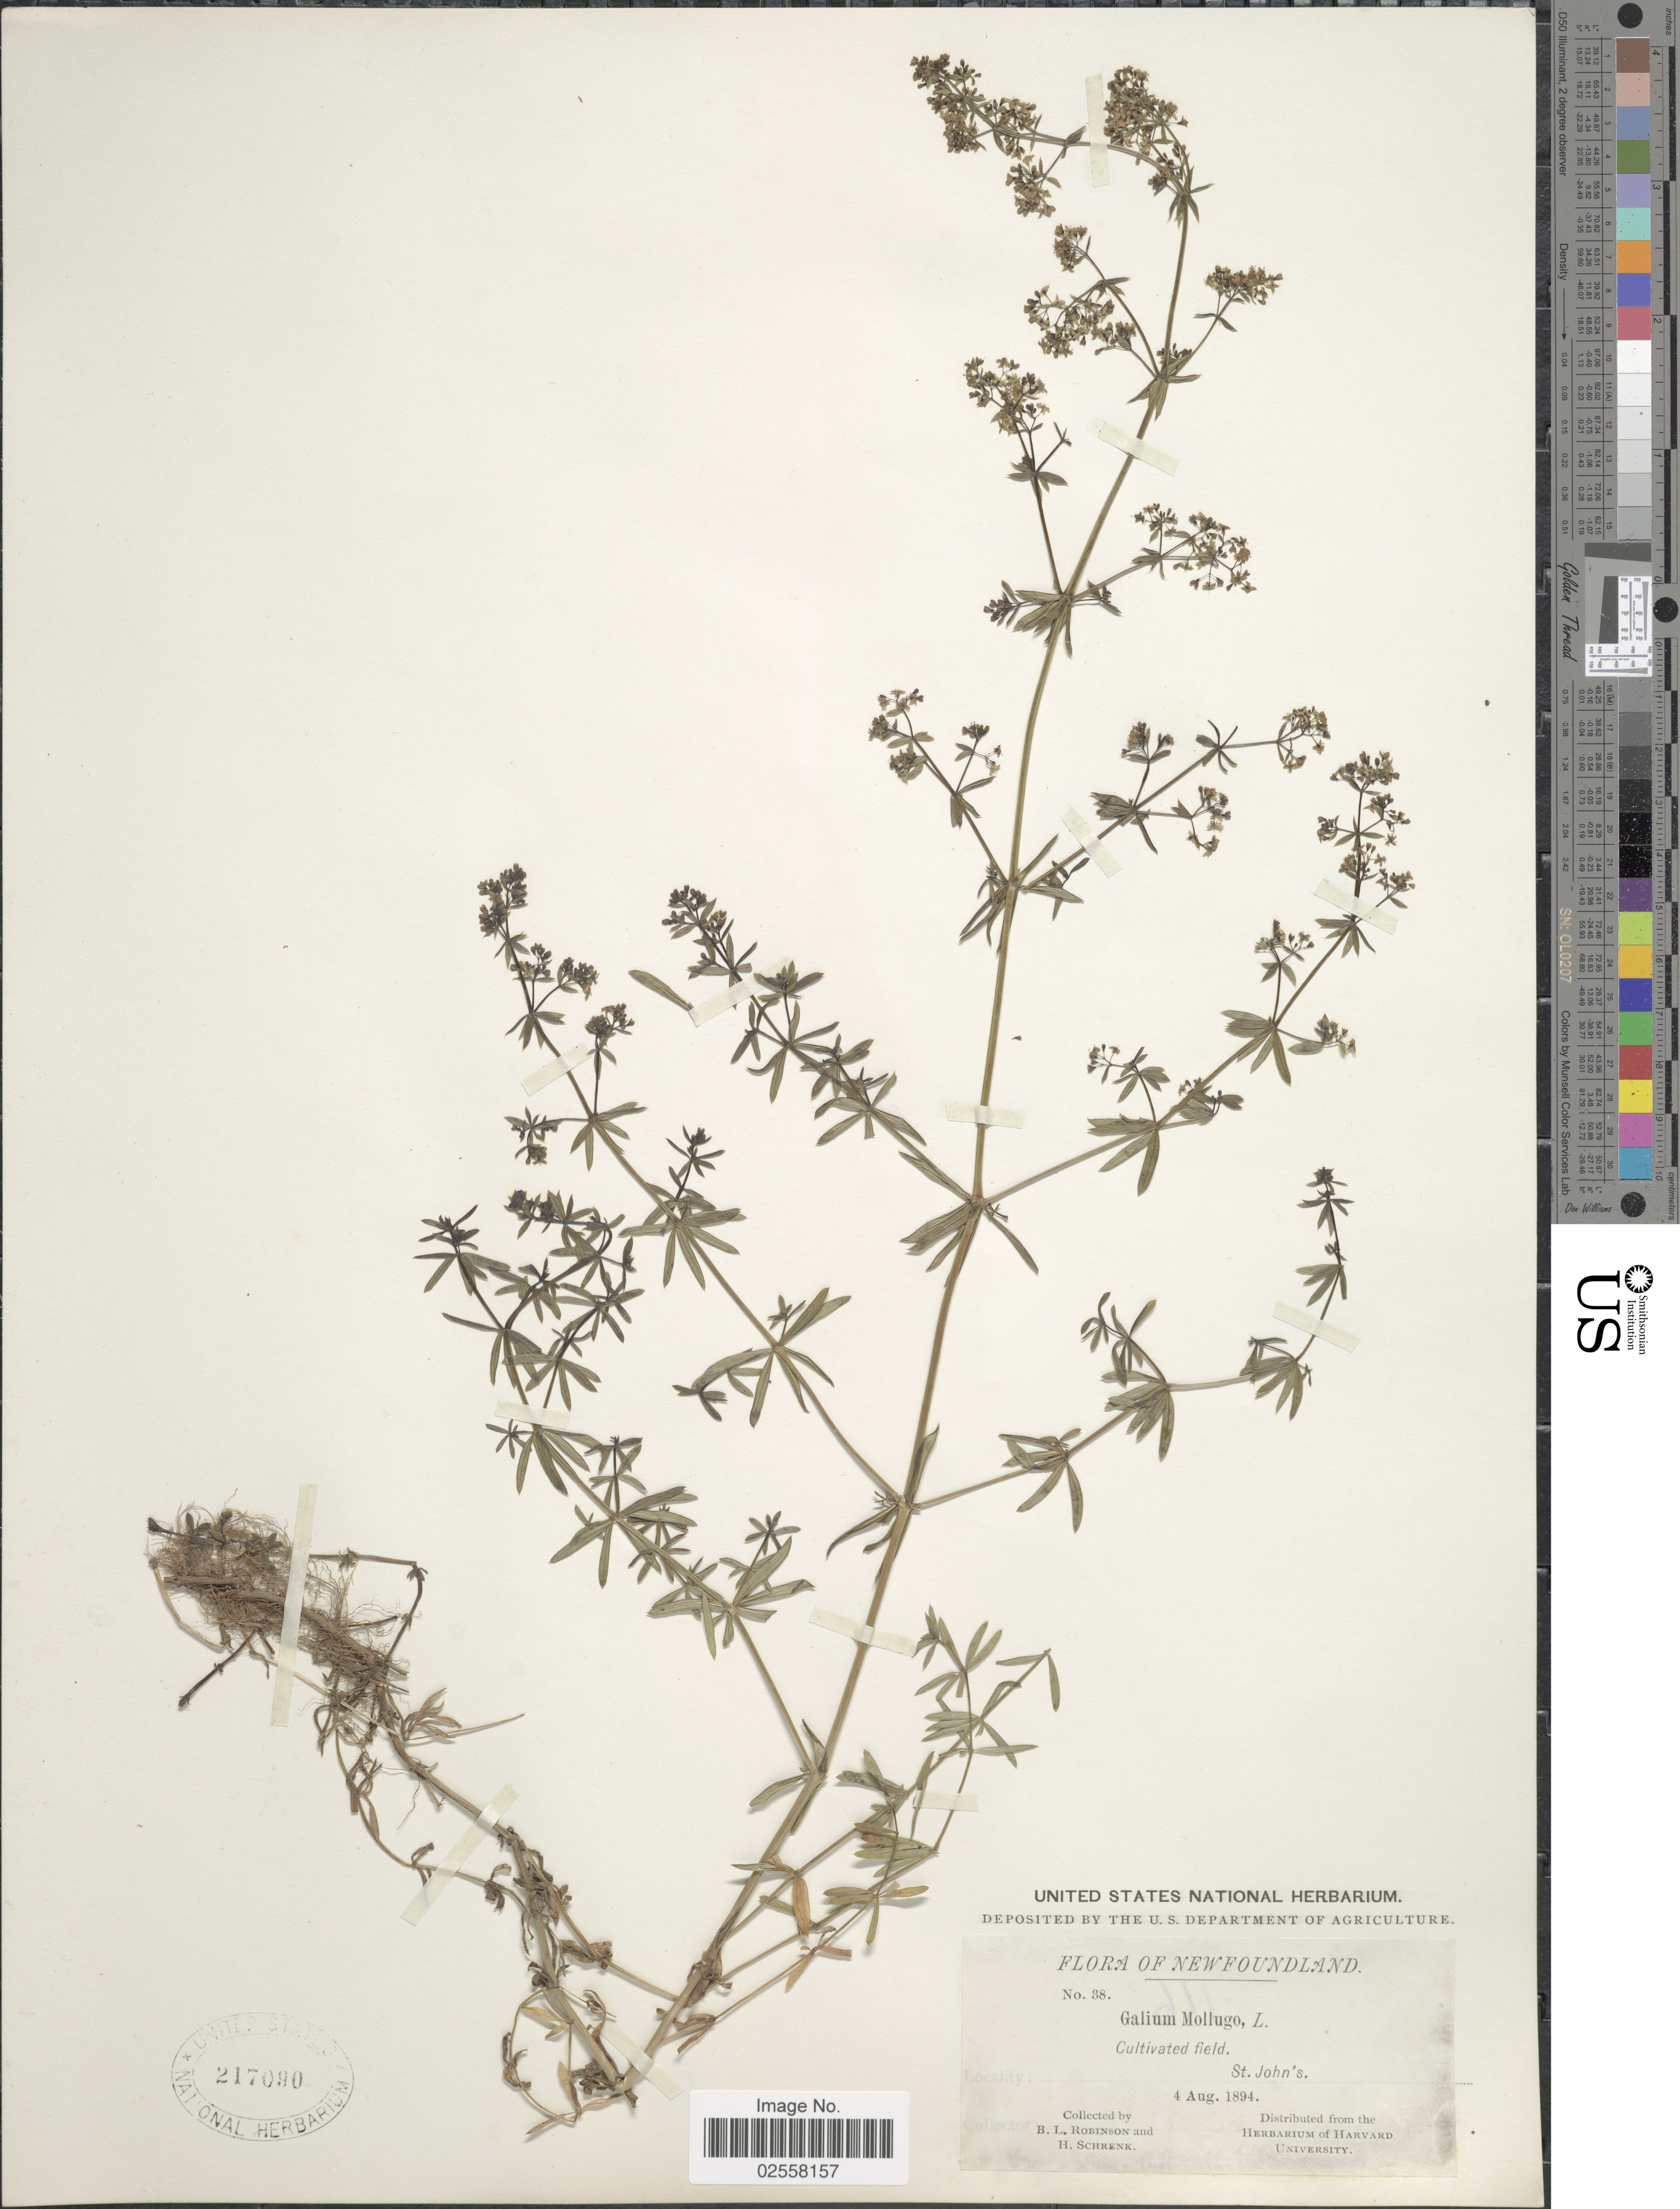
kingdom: Plantae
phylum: Tracheophyta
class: Magnoliopsida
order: Gentianales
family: Rubiaceae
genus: Galium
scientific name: Galium mollugo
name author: L.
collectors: B. L. Robinson & H. Schrenk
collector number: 38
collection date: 1894-08-04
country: Canada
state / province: Newfoundland and Labrador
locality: St. John's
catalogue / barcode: US 217090